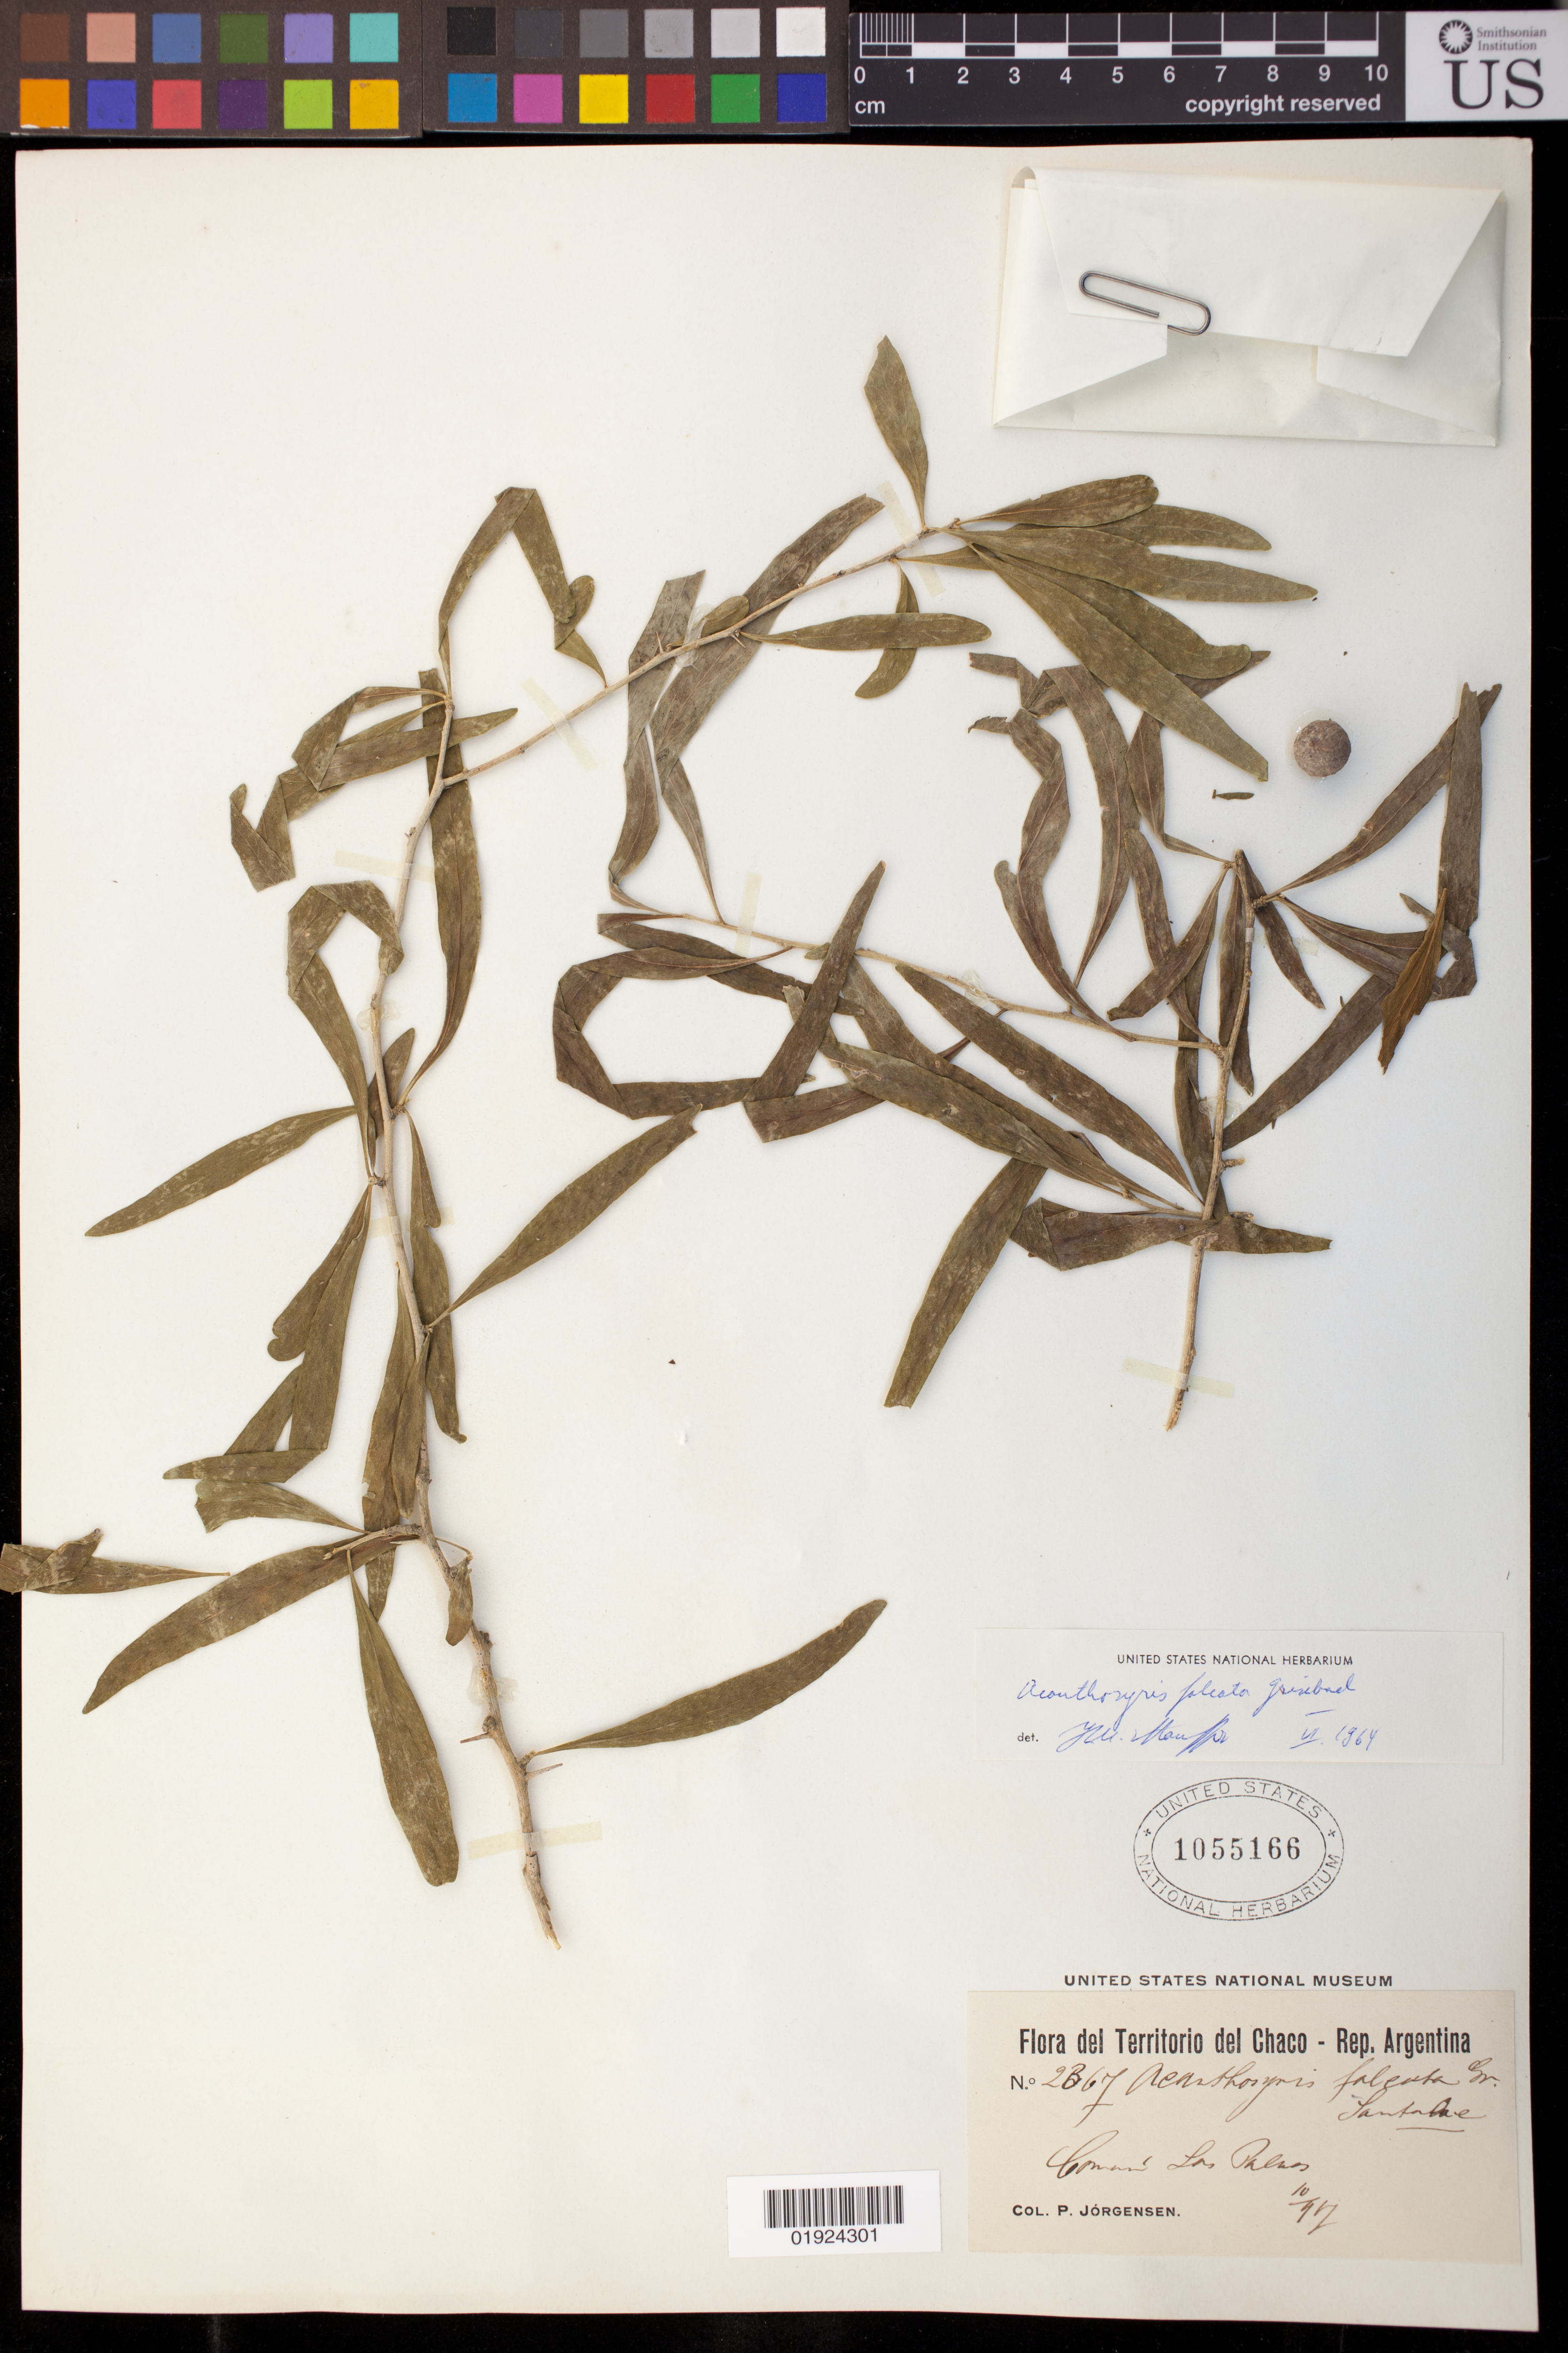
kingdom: Plantae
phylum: Tracheophyta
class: Magnoliopsida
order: Santalales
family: Cervantesiaceae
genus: Acanthosyris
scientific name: Acanthosyris falcata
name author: Griseb.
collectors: P. Jorgensen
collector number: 2367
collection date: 1917-10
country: Argentina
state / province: Chaco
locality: Las Palmas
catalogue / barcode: US 1055166